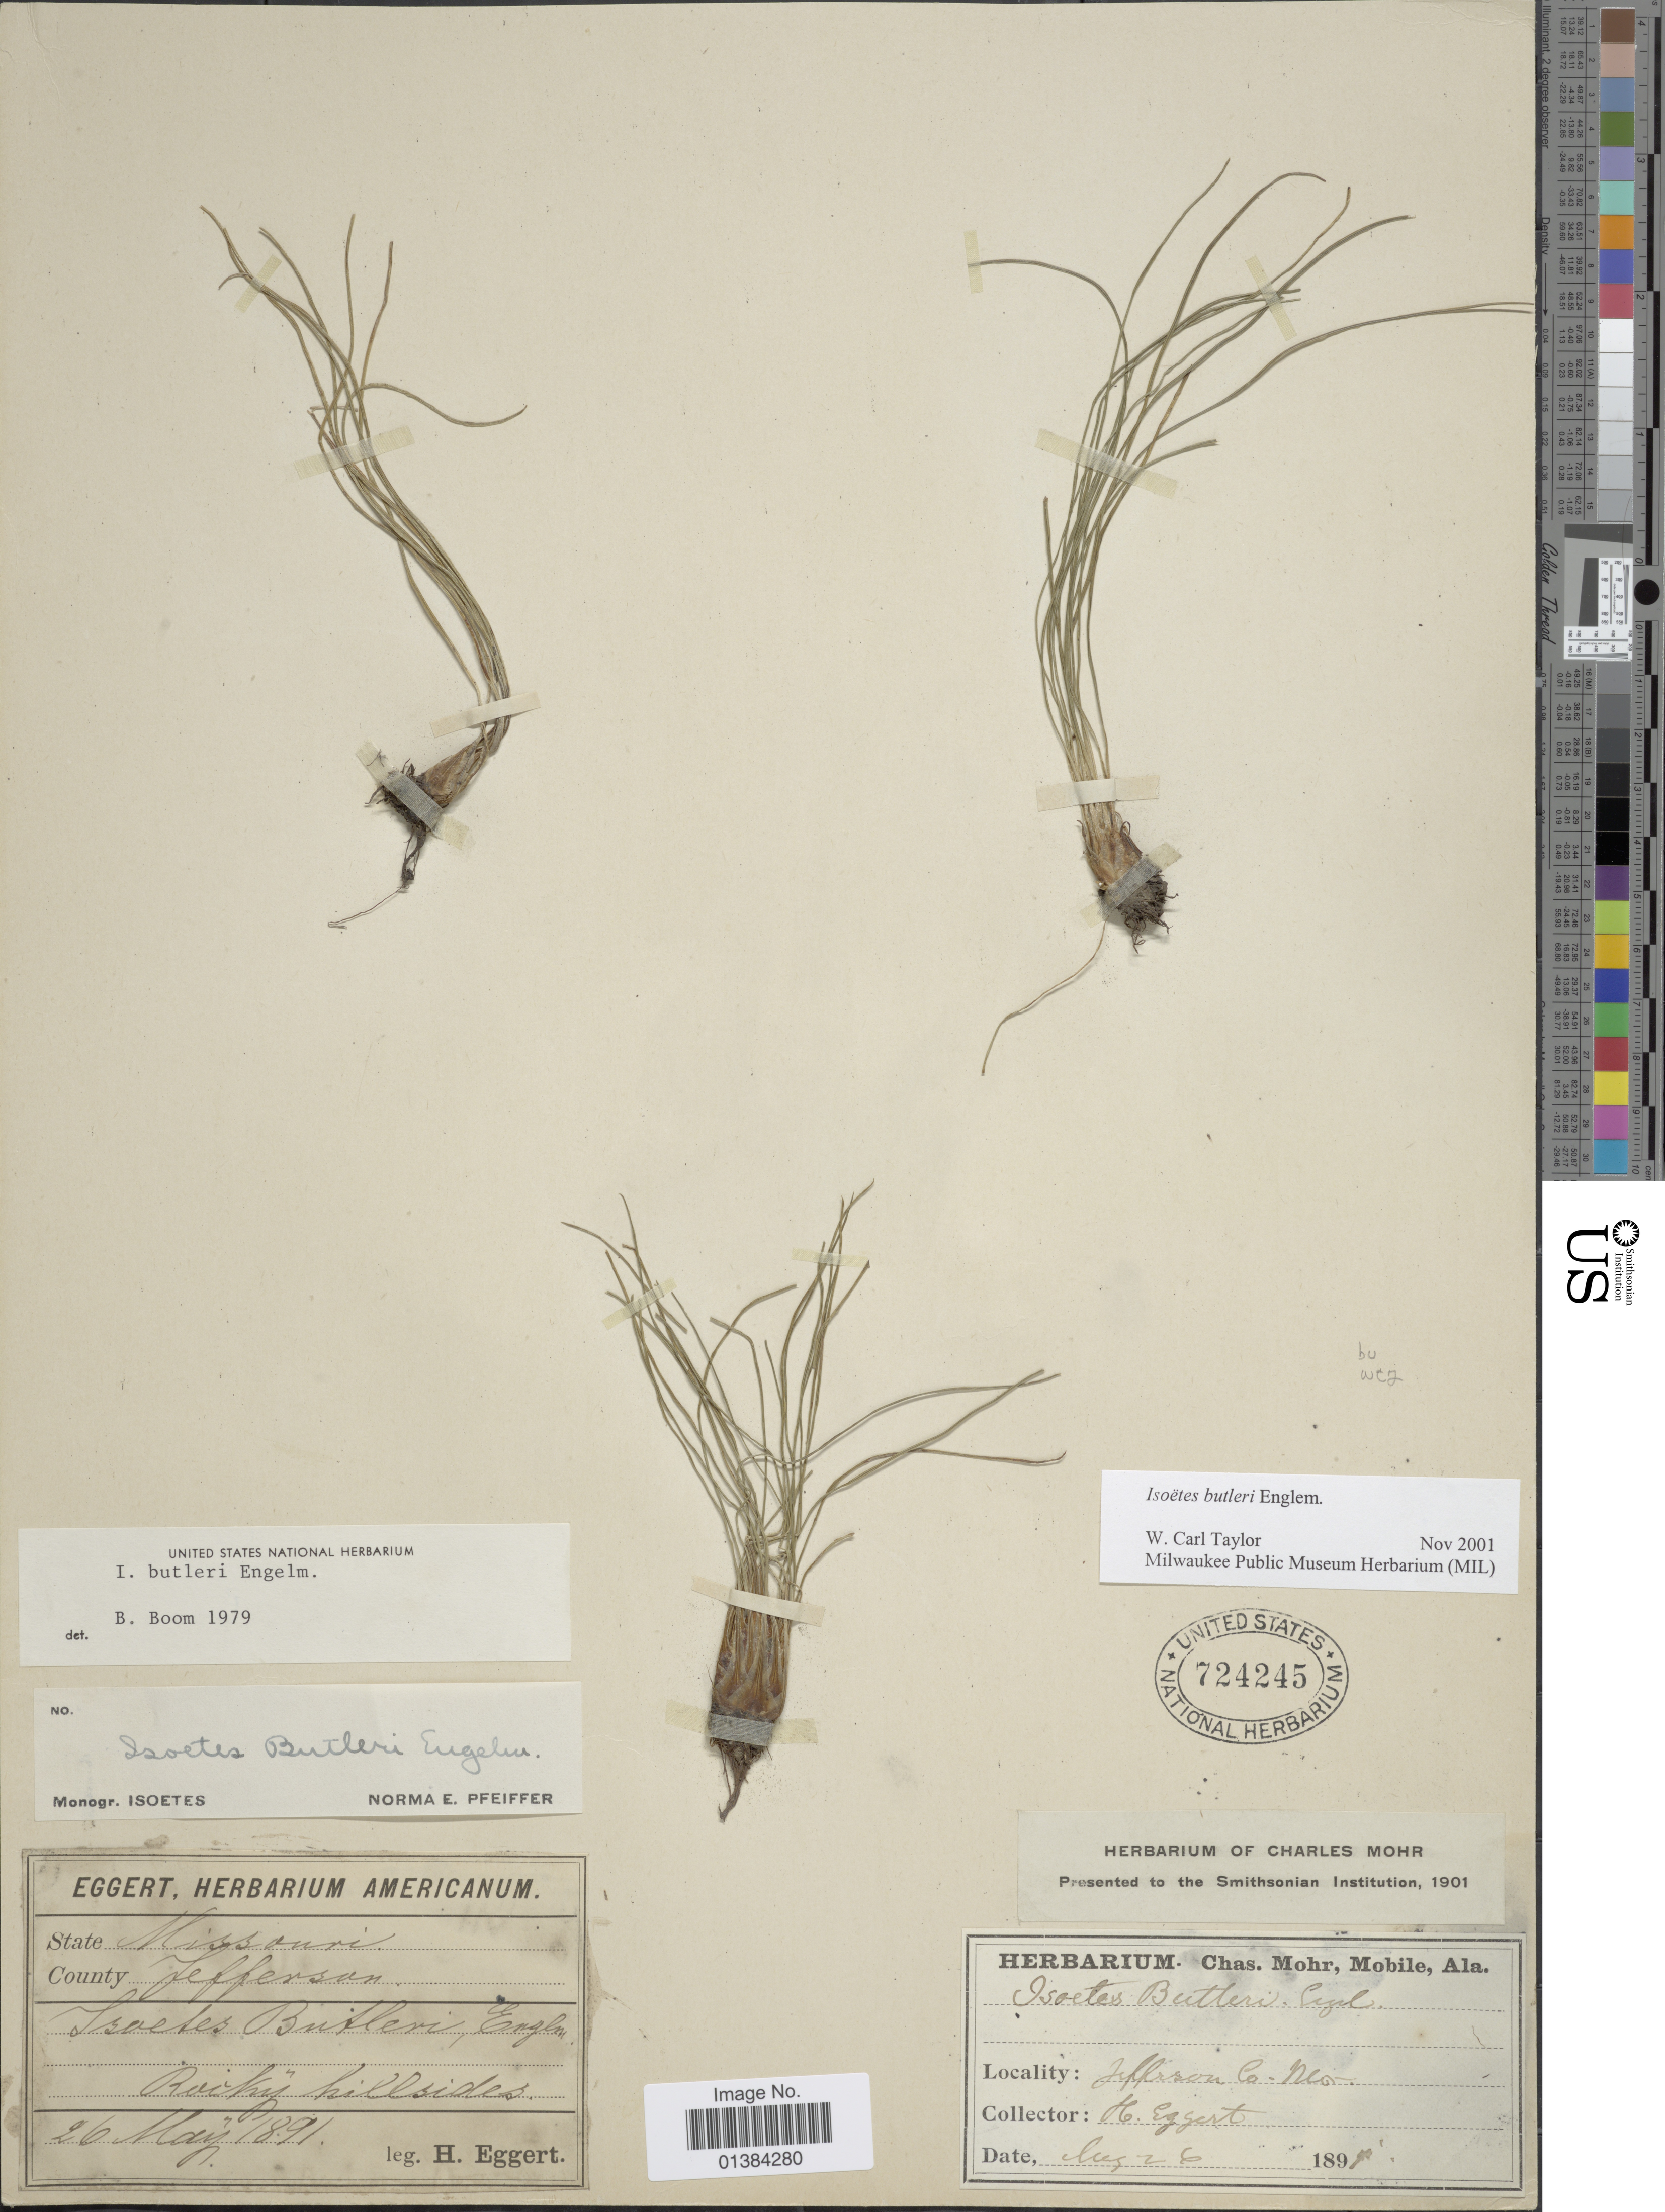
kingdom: Plantae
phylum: Tracheophyta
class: Lycopodiopsida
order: Isoetales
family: Isoetaceae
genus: Isoetes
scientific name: Isoetes butleri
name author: Engelm.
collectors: H. Eggert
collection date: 1891-05-26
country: United States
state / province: Missouri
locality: County Jefferson.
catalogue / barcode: US 724245